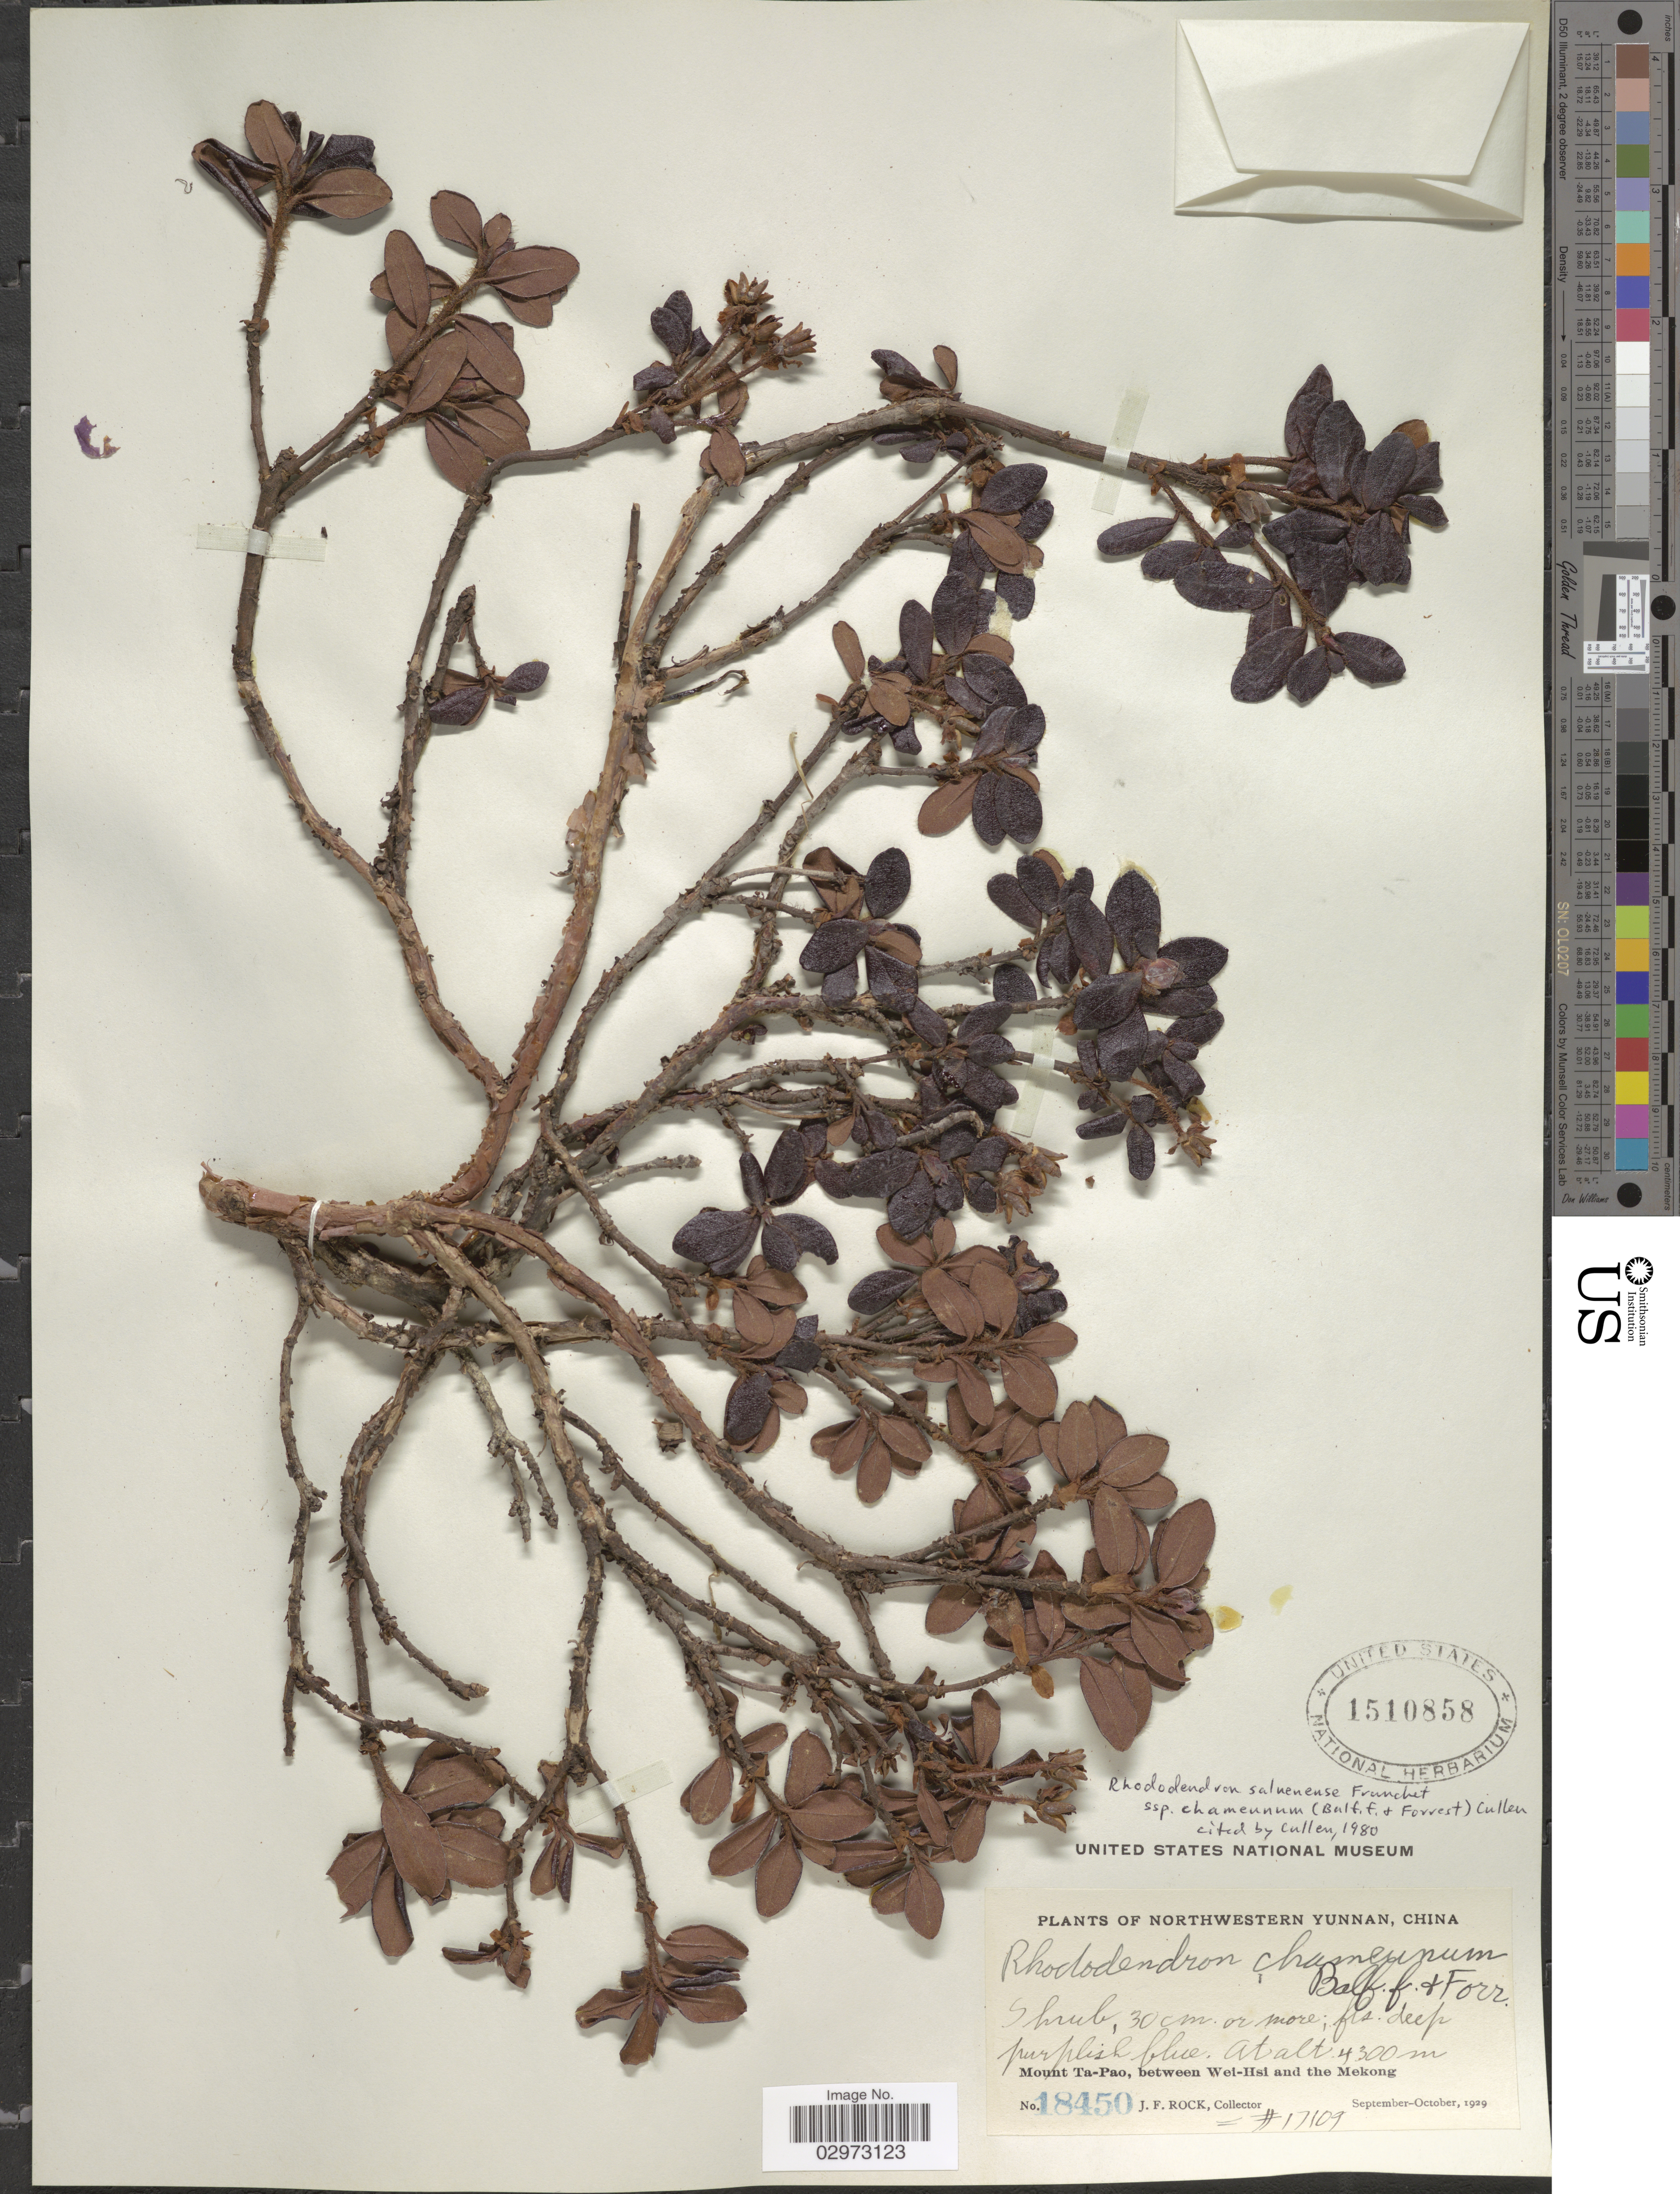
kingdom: Plantae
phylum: Tracheophyta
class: Magnoliopsida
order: Ericales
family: Ericaceae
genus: Rhododendron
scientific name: Rhododendron saluenense subsp. chameunum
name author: (Balf. f. & Forrest) Cullen in Cullen & D.F.Chamb.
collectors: J. Rock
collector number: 18450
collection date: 1929-09/1929-10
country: China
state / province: Yunnan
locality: Northwestern Yunnan. Mount Ta-Pao, between Wei-Hsi and the Mekong.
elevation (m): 4300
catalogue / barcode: US 1510858